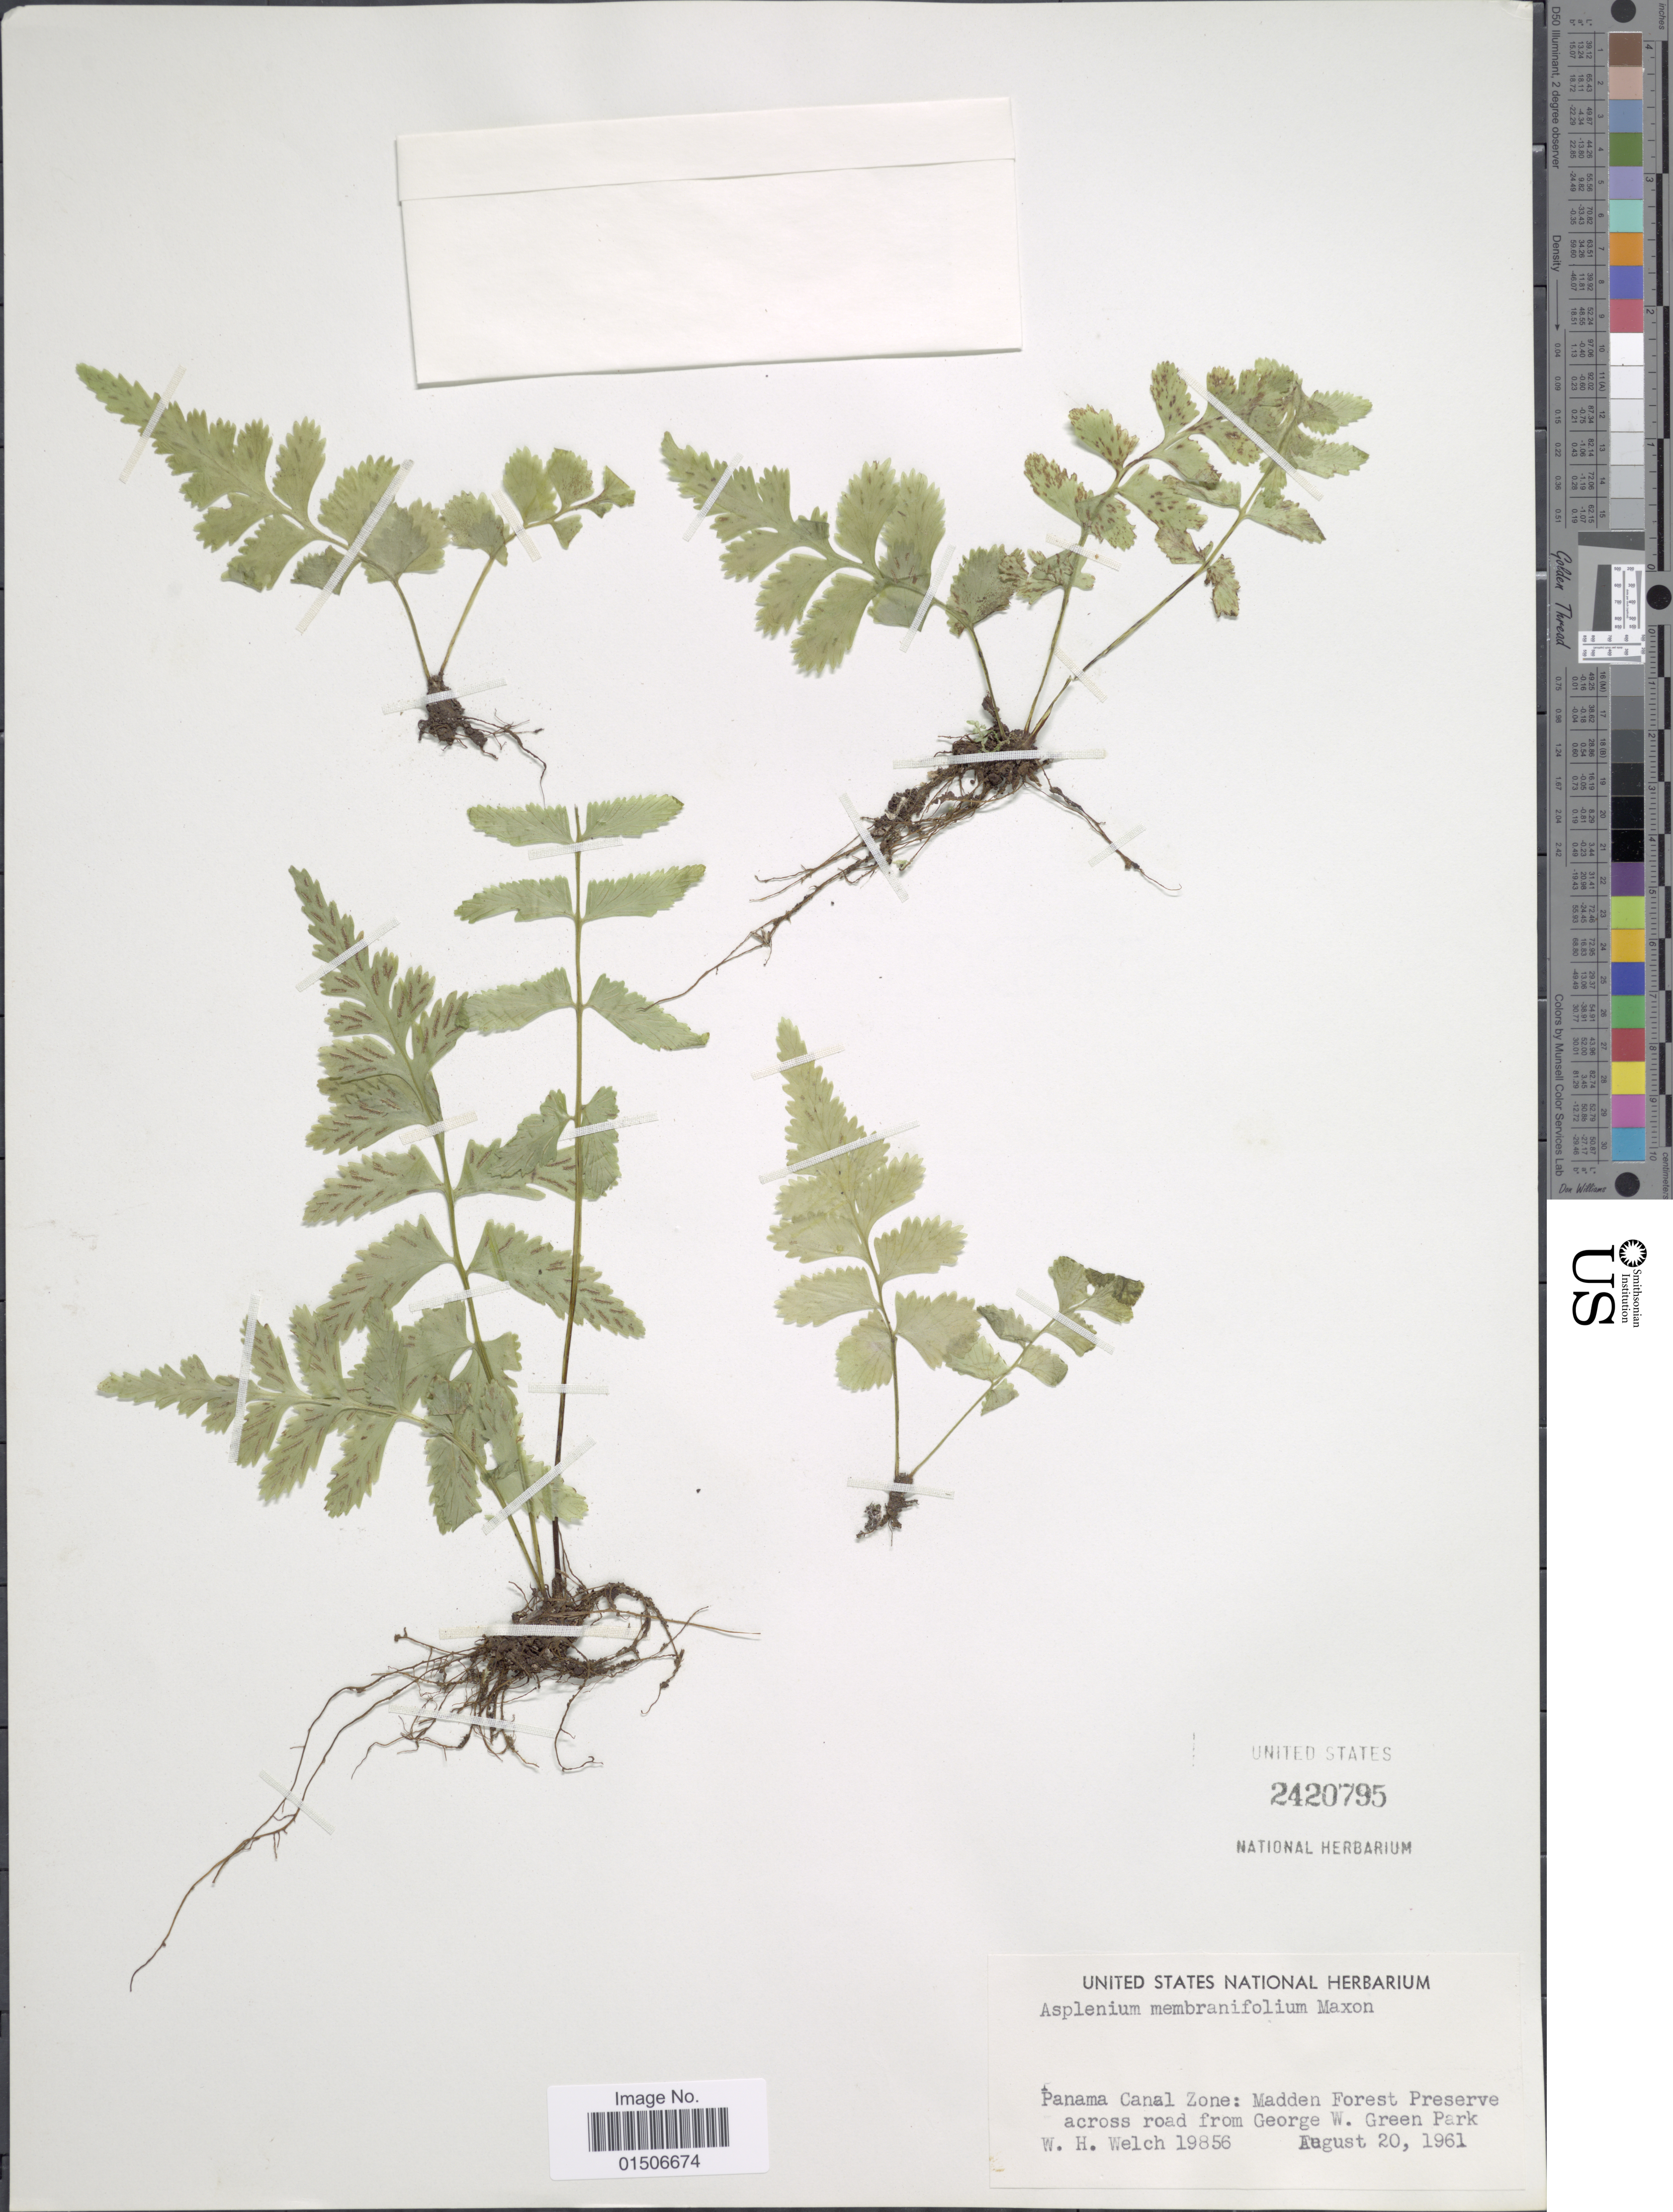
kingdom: Plantae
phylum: Tracheophyta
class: Polypodiopsida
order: Polypodiales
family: Aspleniaceae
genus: Asplenium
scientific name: Asplenium hoffmannii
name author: Hieron.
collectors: W. H. Welch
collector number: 19856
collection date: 1961-08-20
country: Panama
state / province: Colón / Panamá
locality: Canal Zone: Madden Forest Preserve across road from George W. Green Park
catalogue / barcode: US 2420795